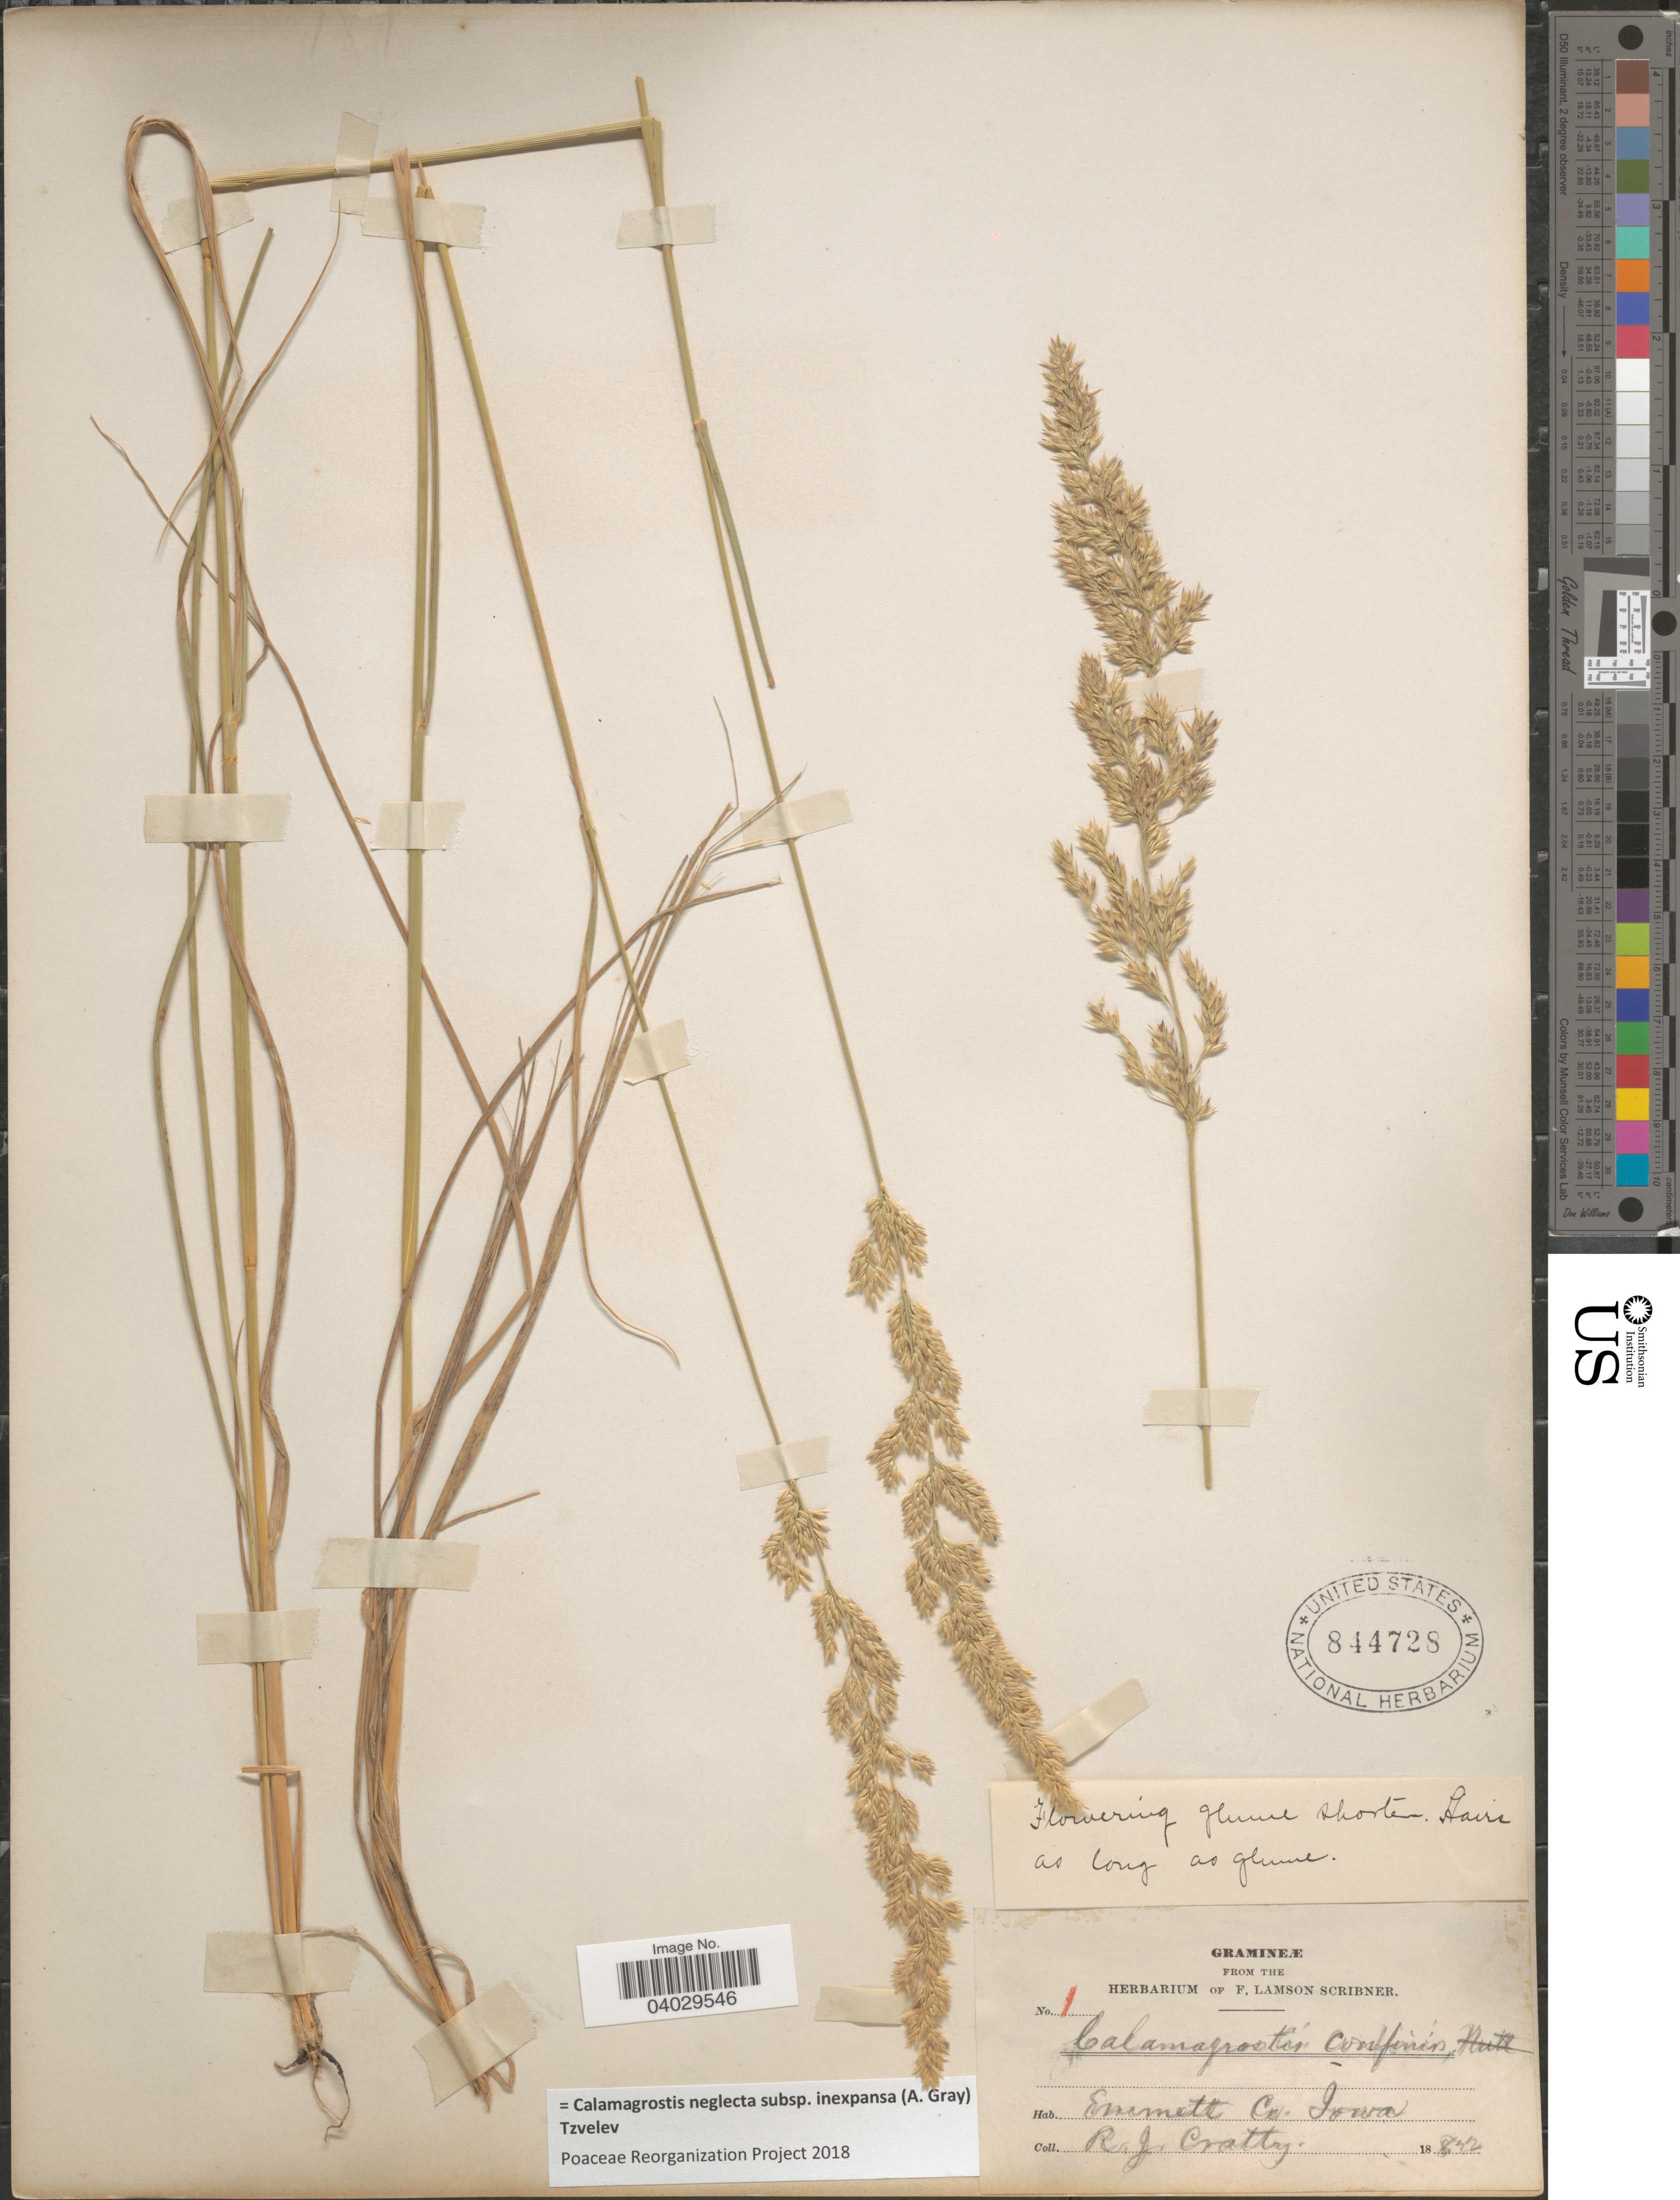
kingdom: Plantae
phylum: Tracheophyta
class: Liliopsida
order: Poales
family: Poaceae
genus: Calamagrostis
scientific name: Calamagrostis neglecta subsp. inexpansa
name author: (A. Gray) Tzvelev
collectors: R. Cratty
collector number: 1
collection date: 1822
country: United States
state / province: Iowa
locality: Emmett Co.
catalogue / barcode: US 844728